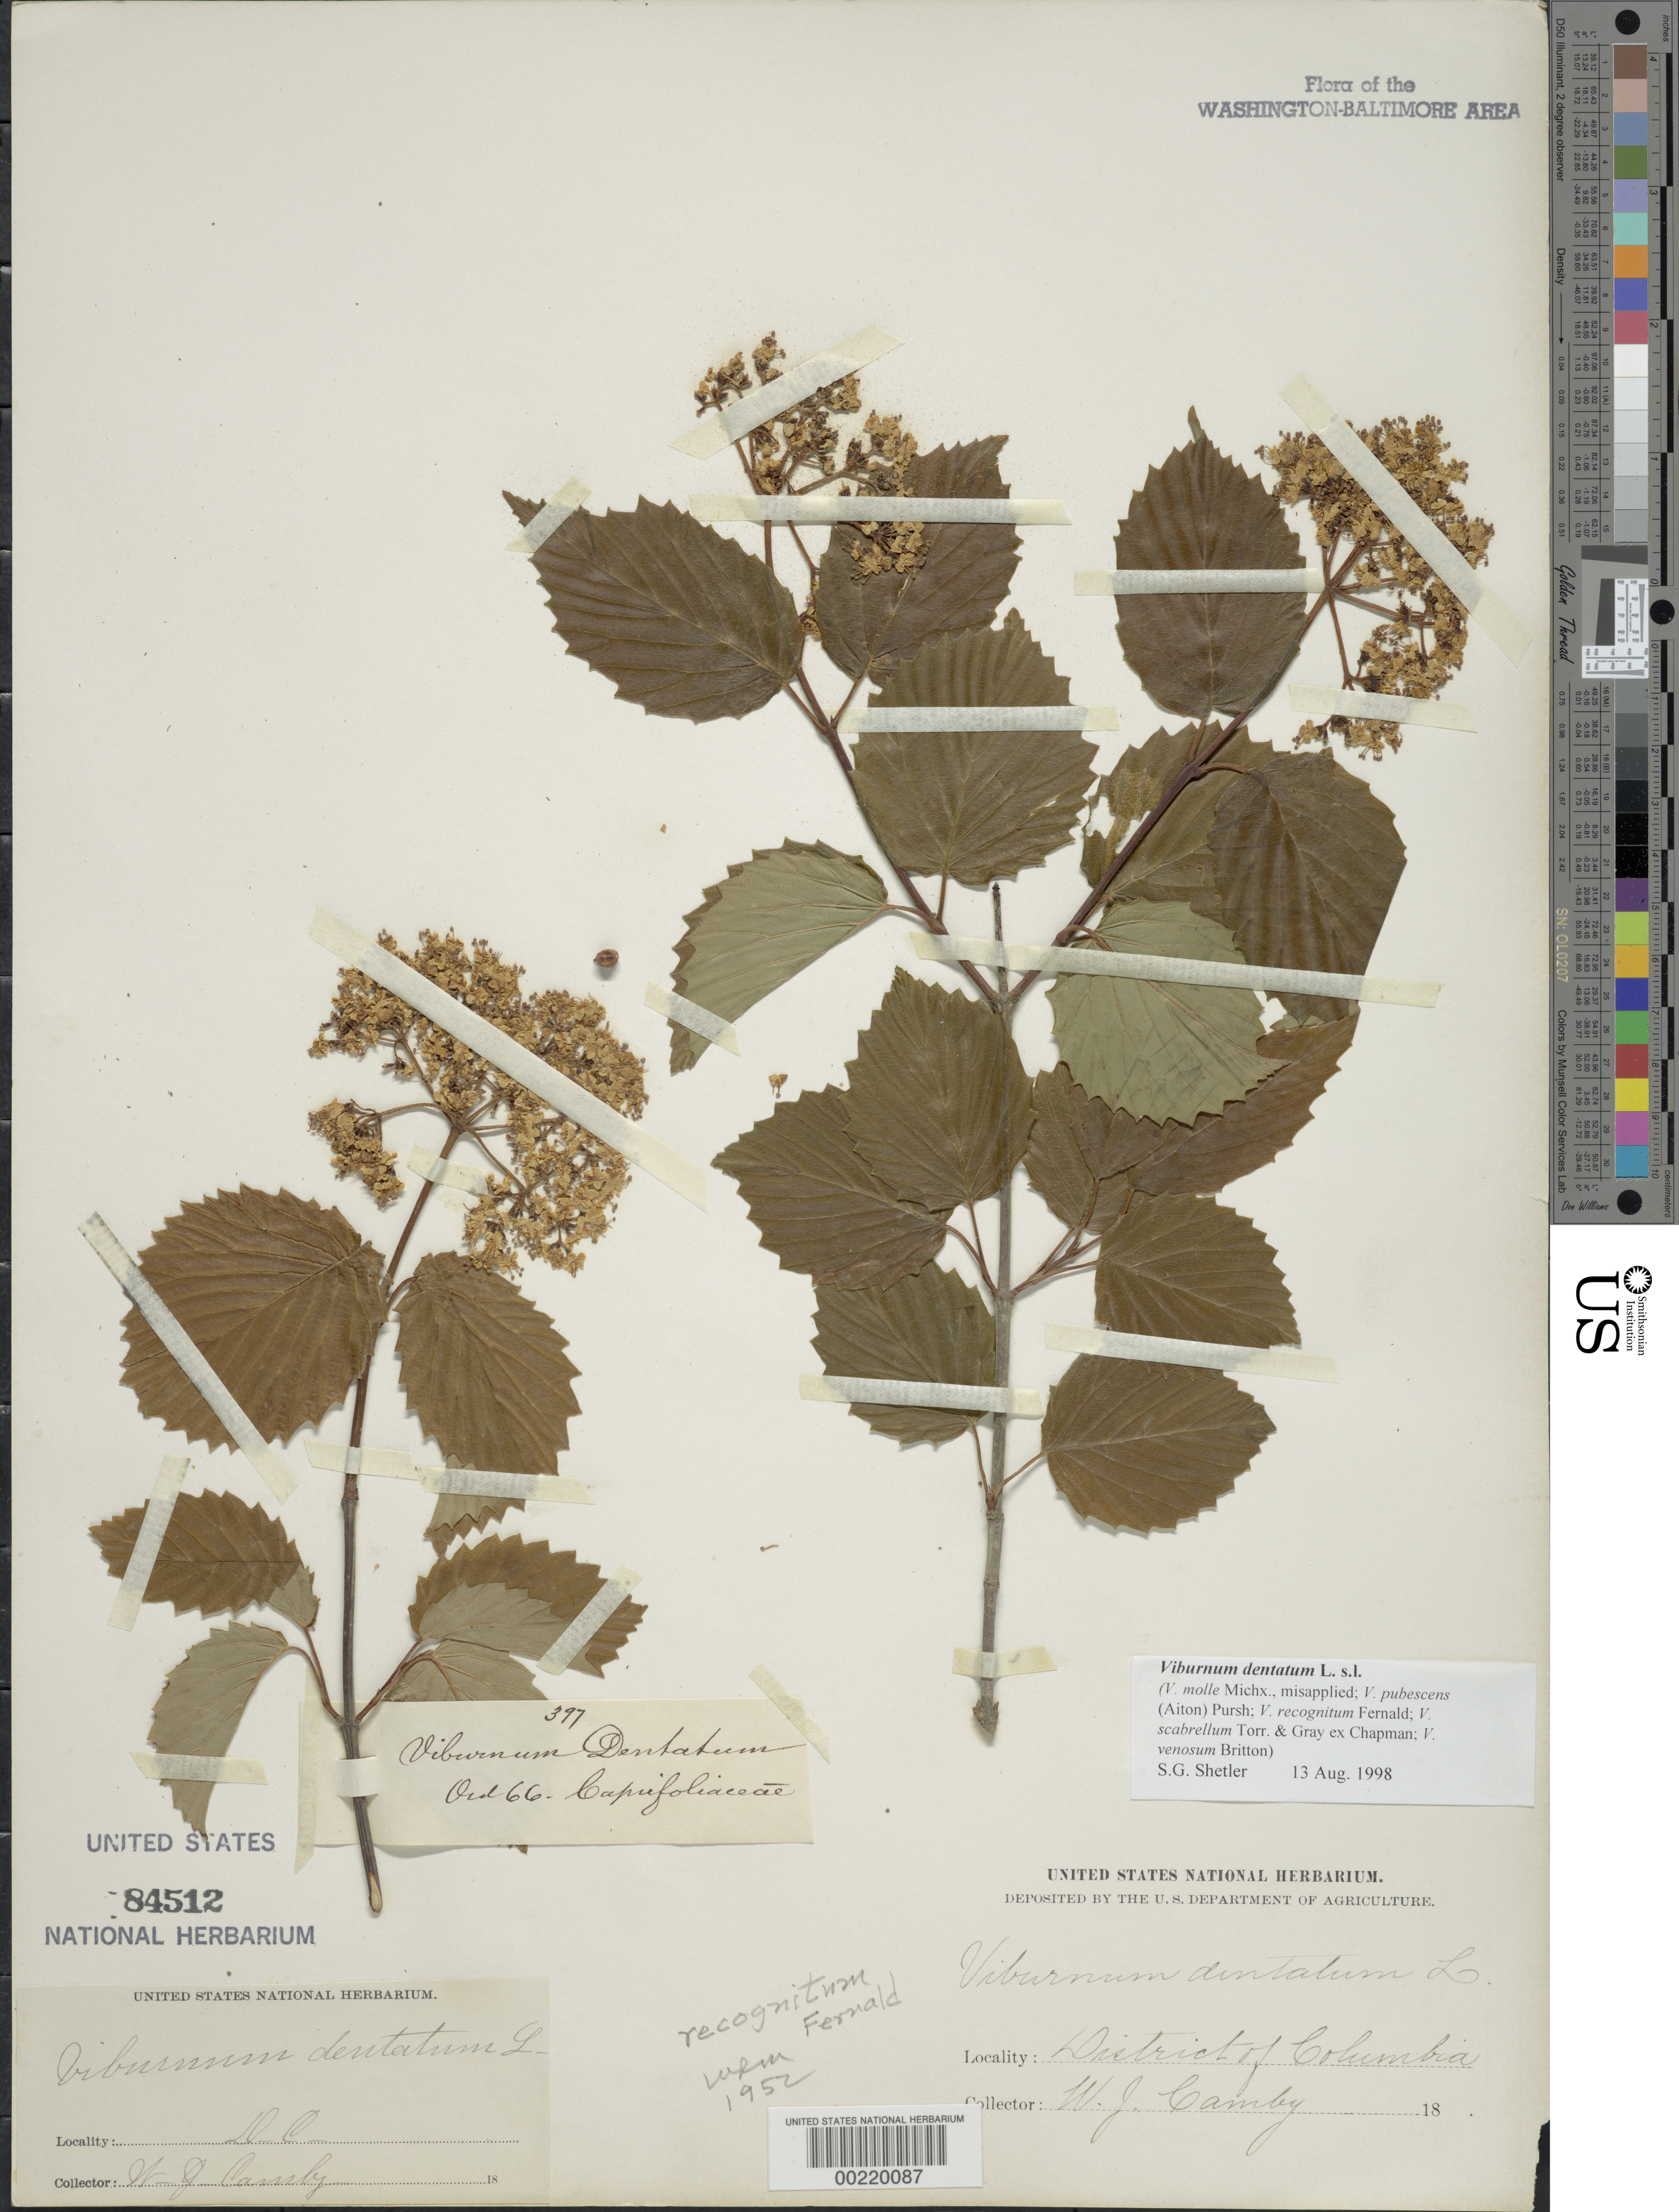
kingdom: Plantae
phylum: Tracheophyta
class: Magnoliopsida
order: Dipsacales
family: Viburnaceae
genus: Viburnum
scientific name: Viburnum dentatum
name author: L.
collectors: W. Canby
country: United States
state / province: District of Columbia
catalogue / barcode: US 84512